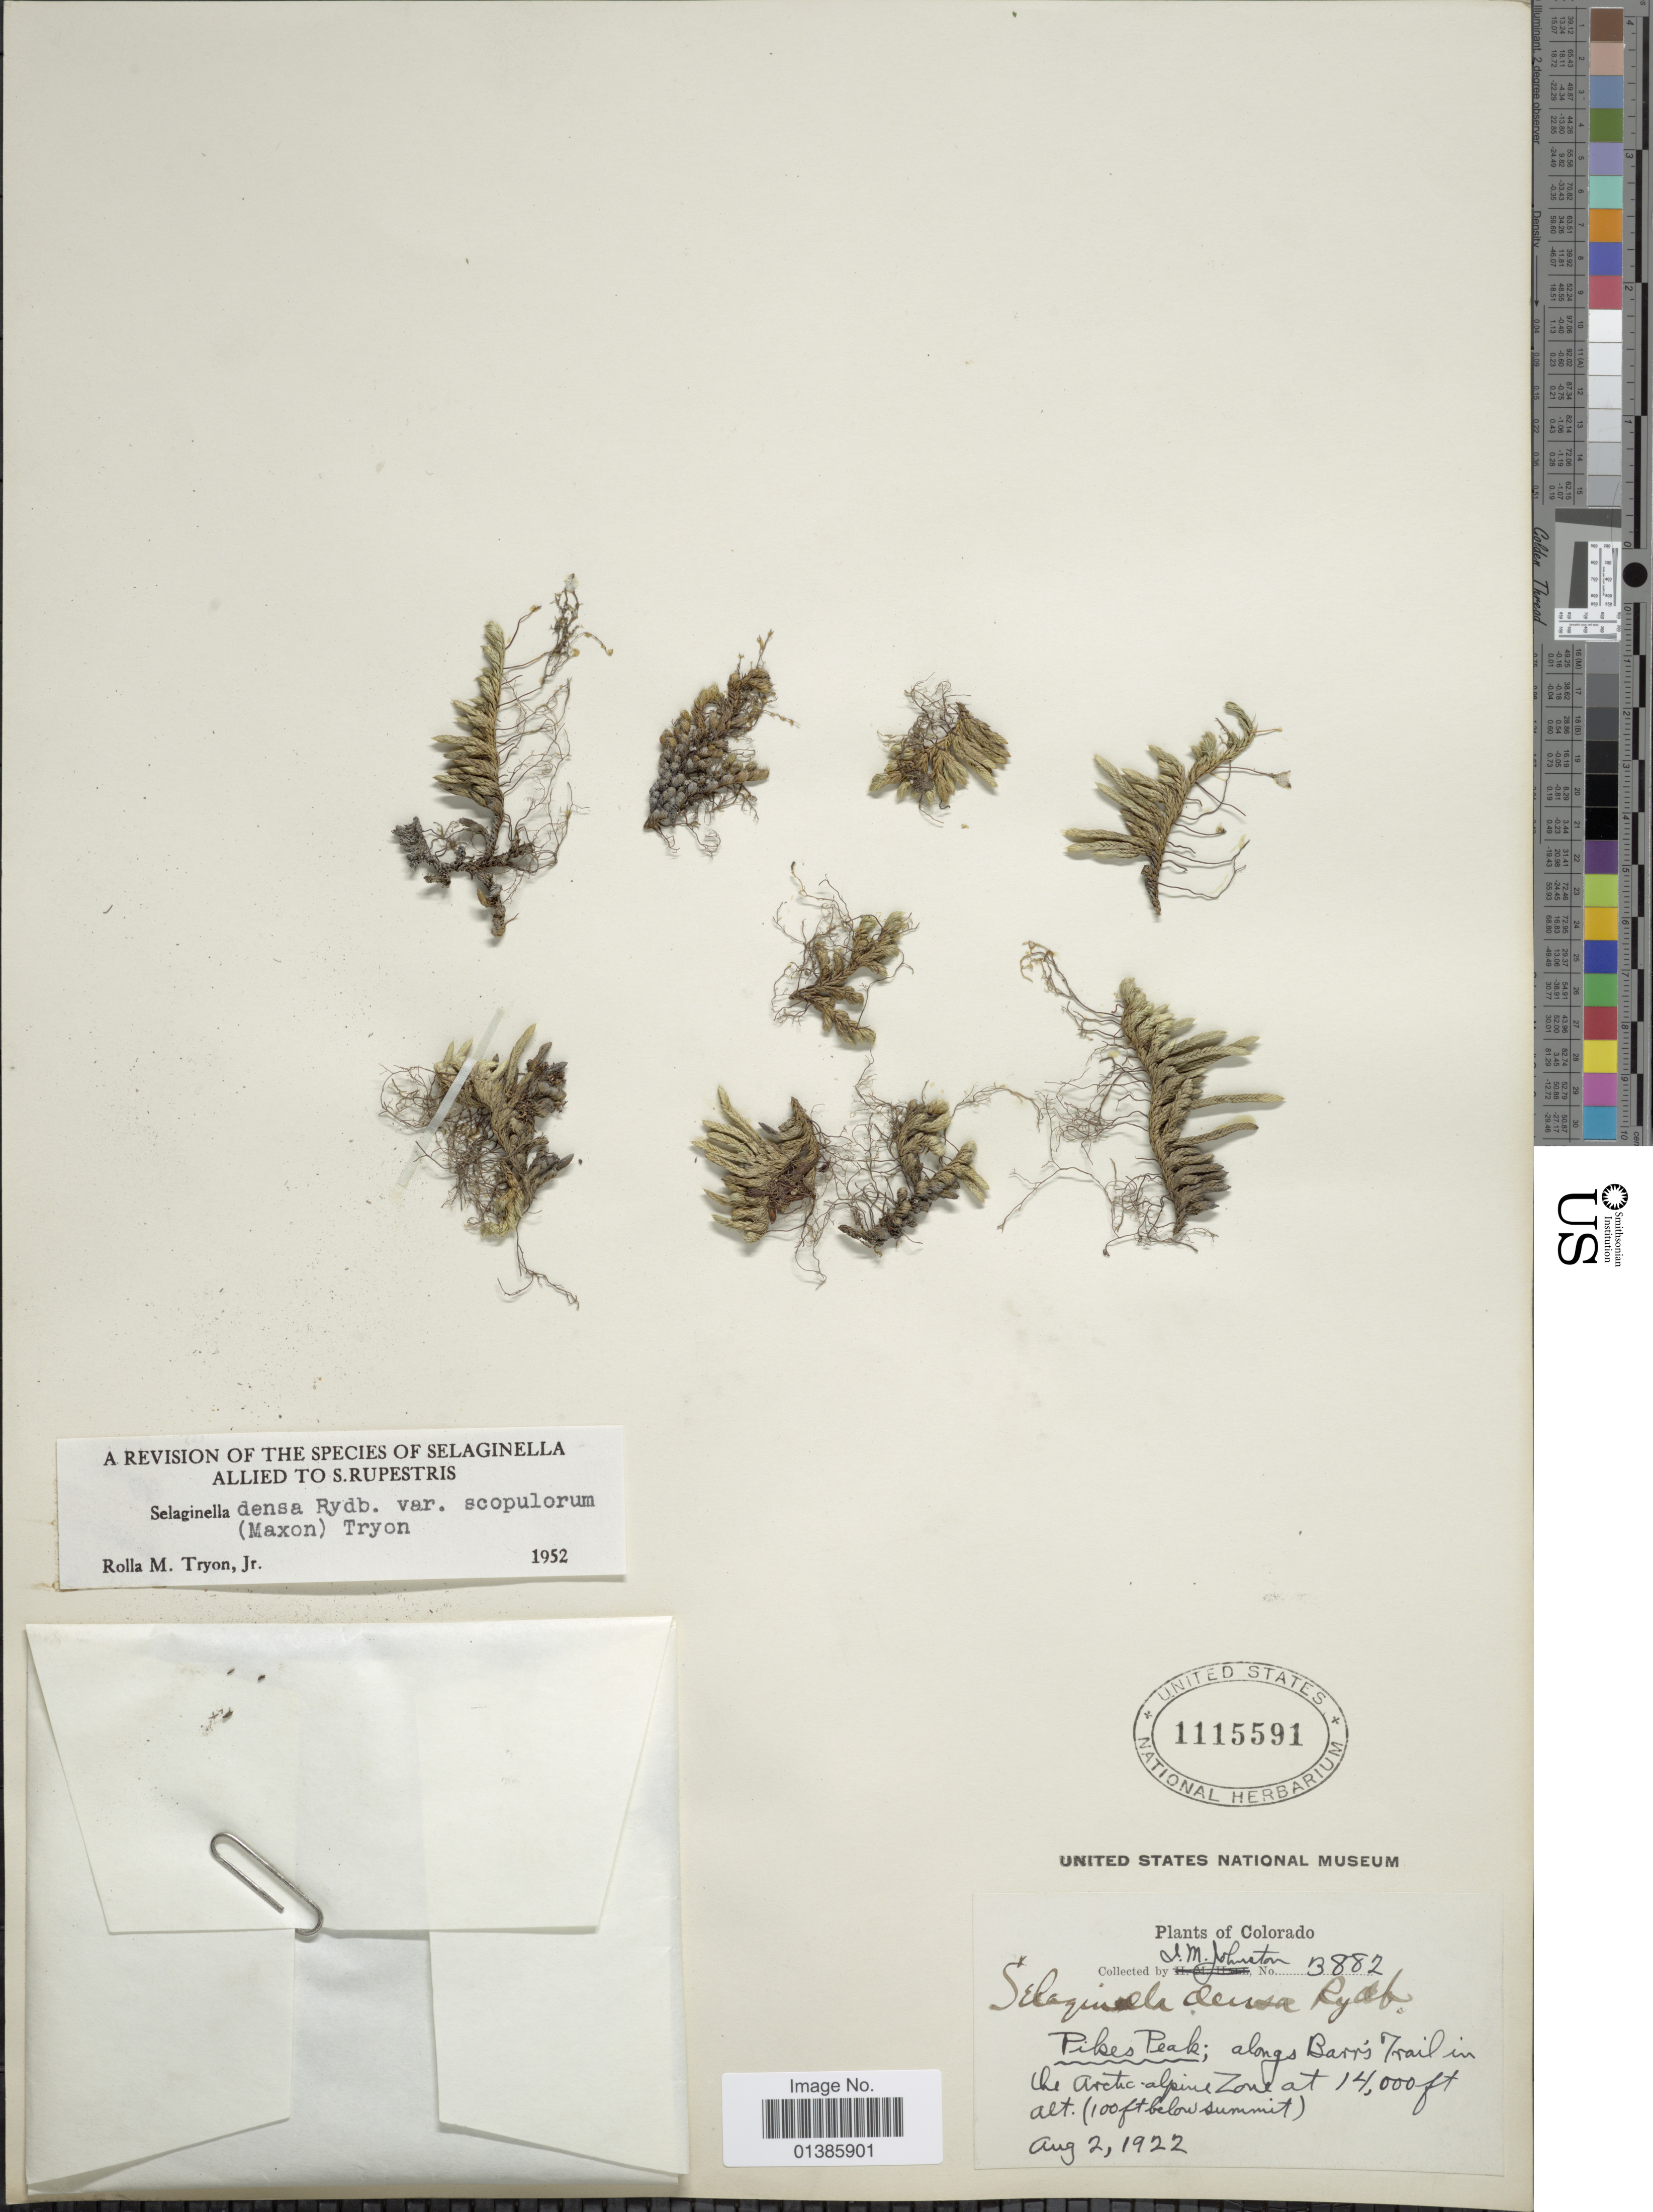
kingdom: Plantae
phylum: Tracheophyta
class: Lycopodiopsida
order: Selaginellales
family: Selaginellaceae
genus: Selaginella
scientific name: Selaginella densa var. scopulorum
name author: (Maxon) R.M. Tryon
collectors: I.M. Johnston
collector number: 3882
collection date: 1922-08-02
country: United States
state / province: Colorado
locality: Pikes Peak; alongs Barr's Trail in the Arctic-alpine Zone.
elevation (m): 4267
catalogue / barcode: US 1115591